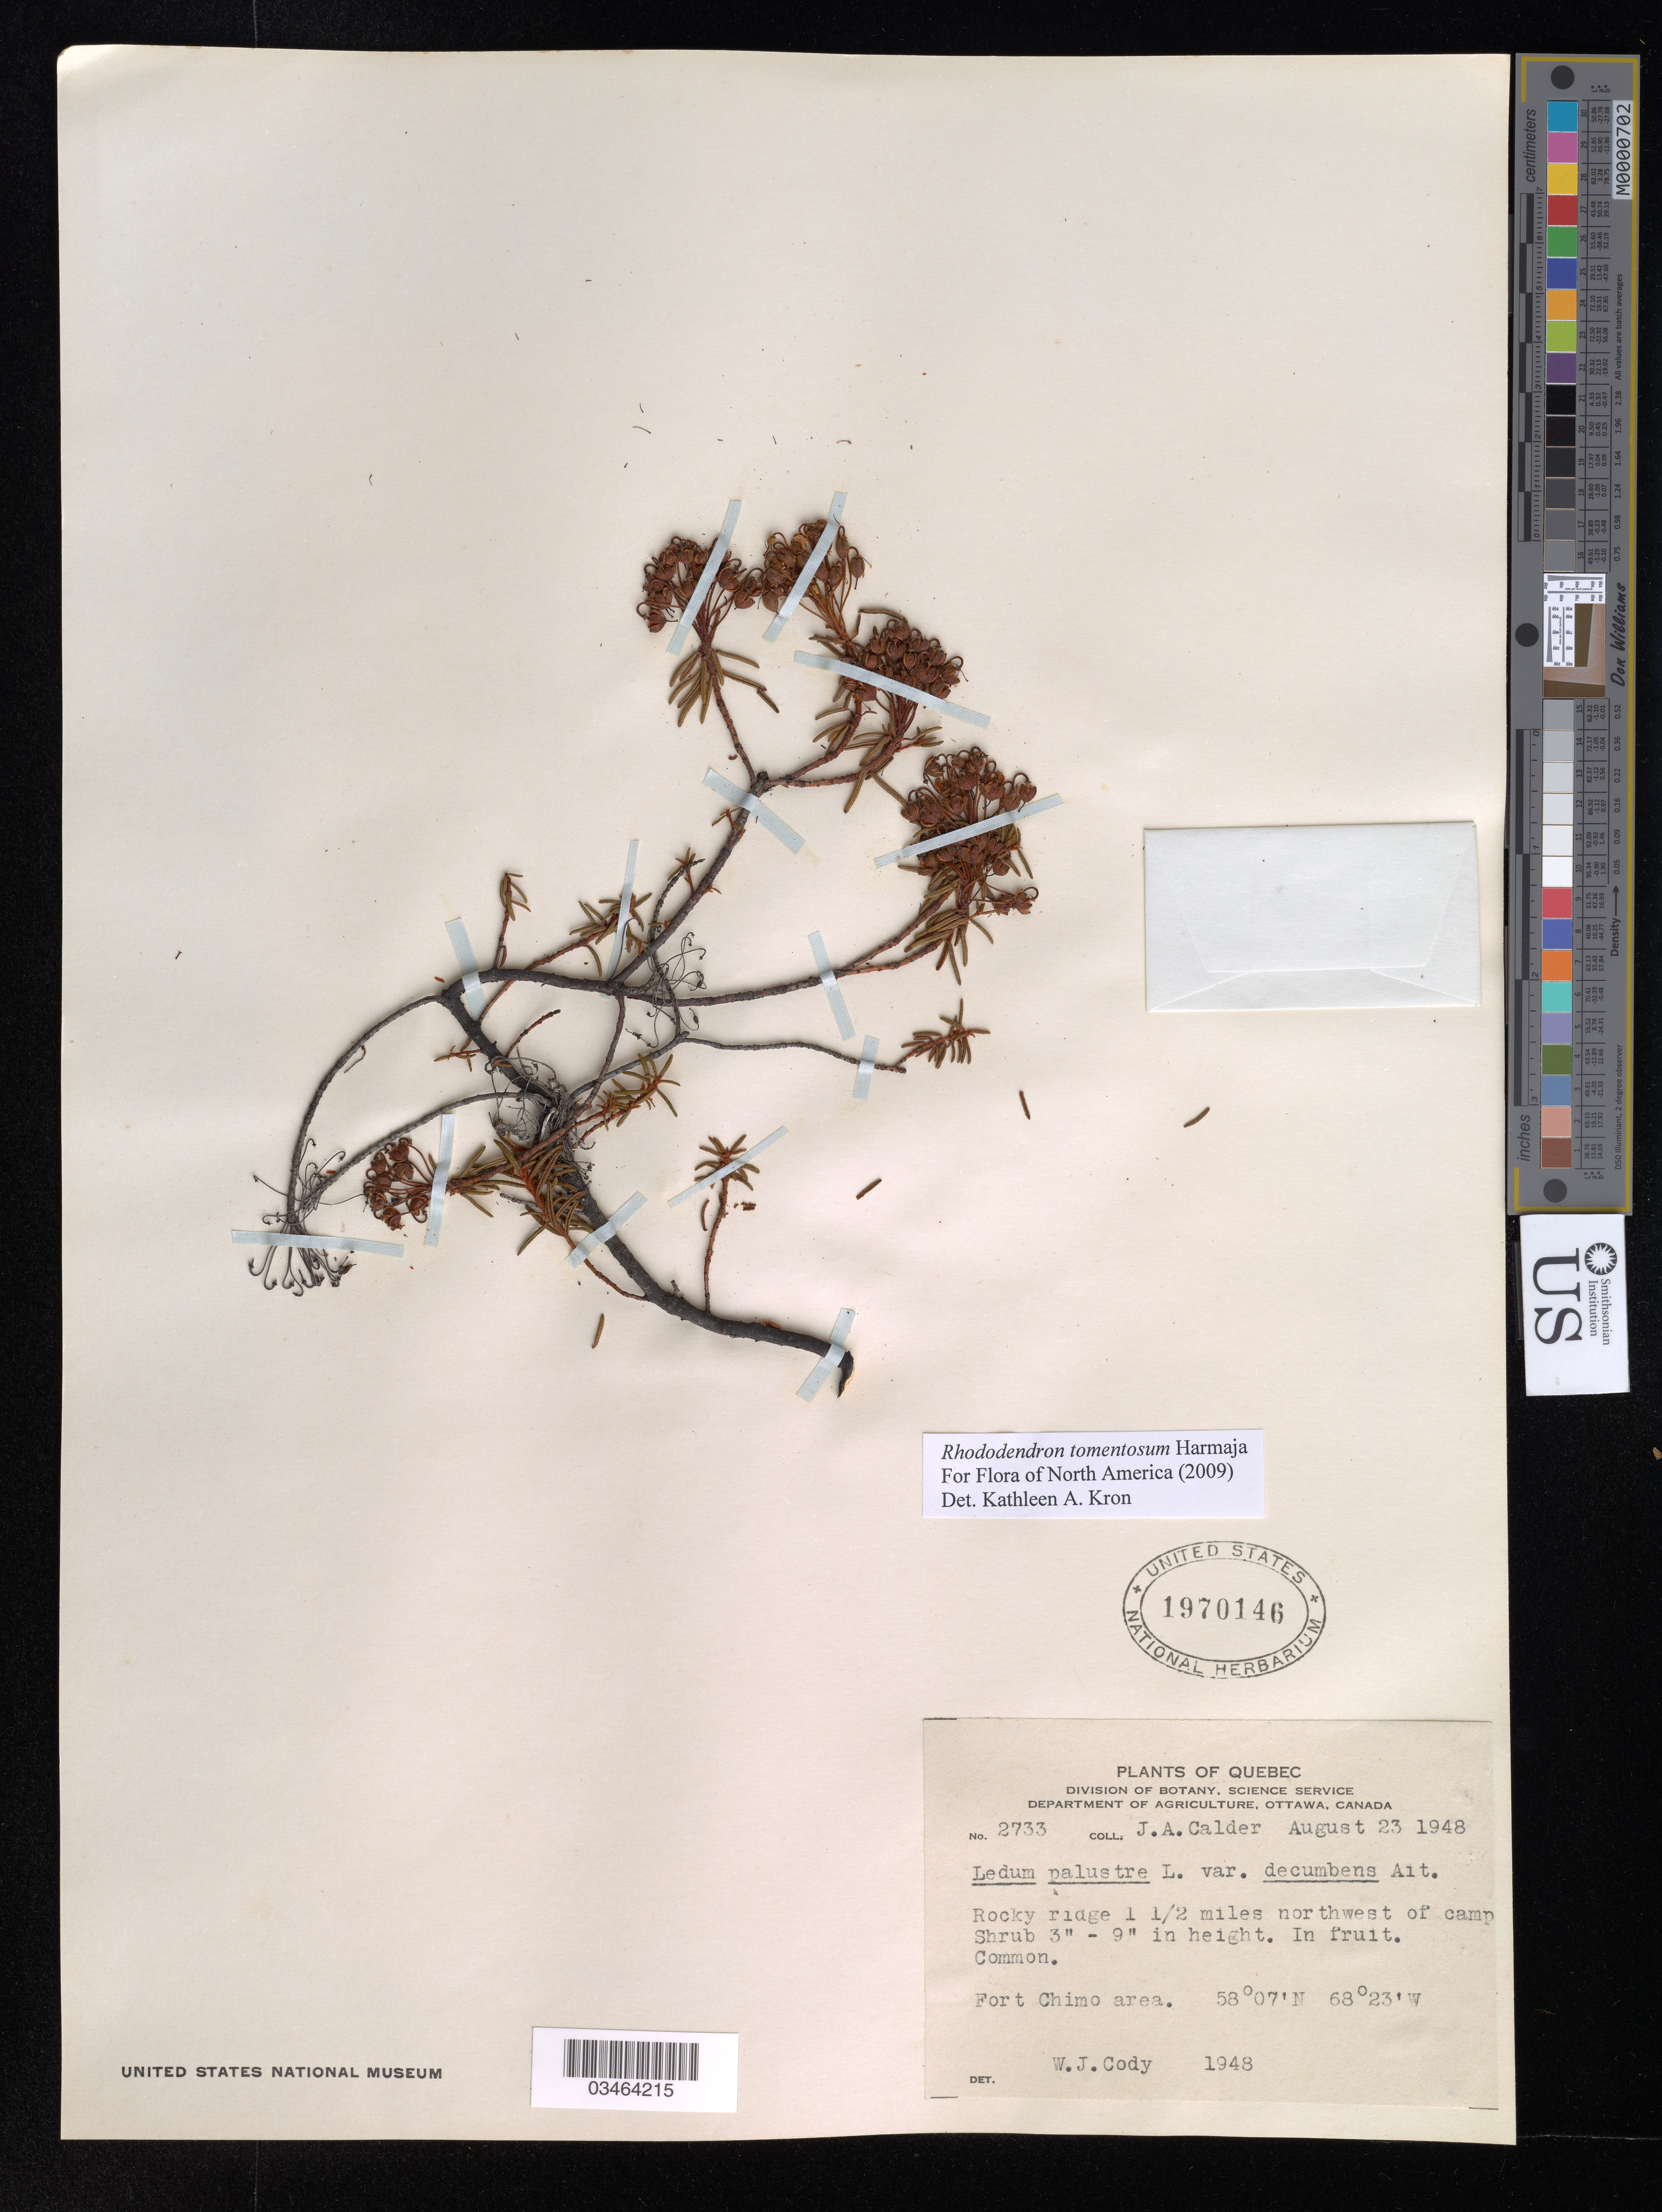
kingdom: Plantae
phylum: Tracheophyta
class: Magnoliopsida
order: Ericales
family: Ericaceae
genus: Rhododendron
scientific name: Rhododendron tomentosum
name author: Harmaja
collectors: J. A. Calder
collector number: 2733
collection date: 1948-08-23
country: Canada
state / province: Quebec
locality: Rocky ridge 1 1/2 miles northwest of camp. Fort Chimo area.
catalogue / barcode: US 1970146